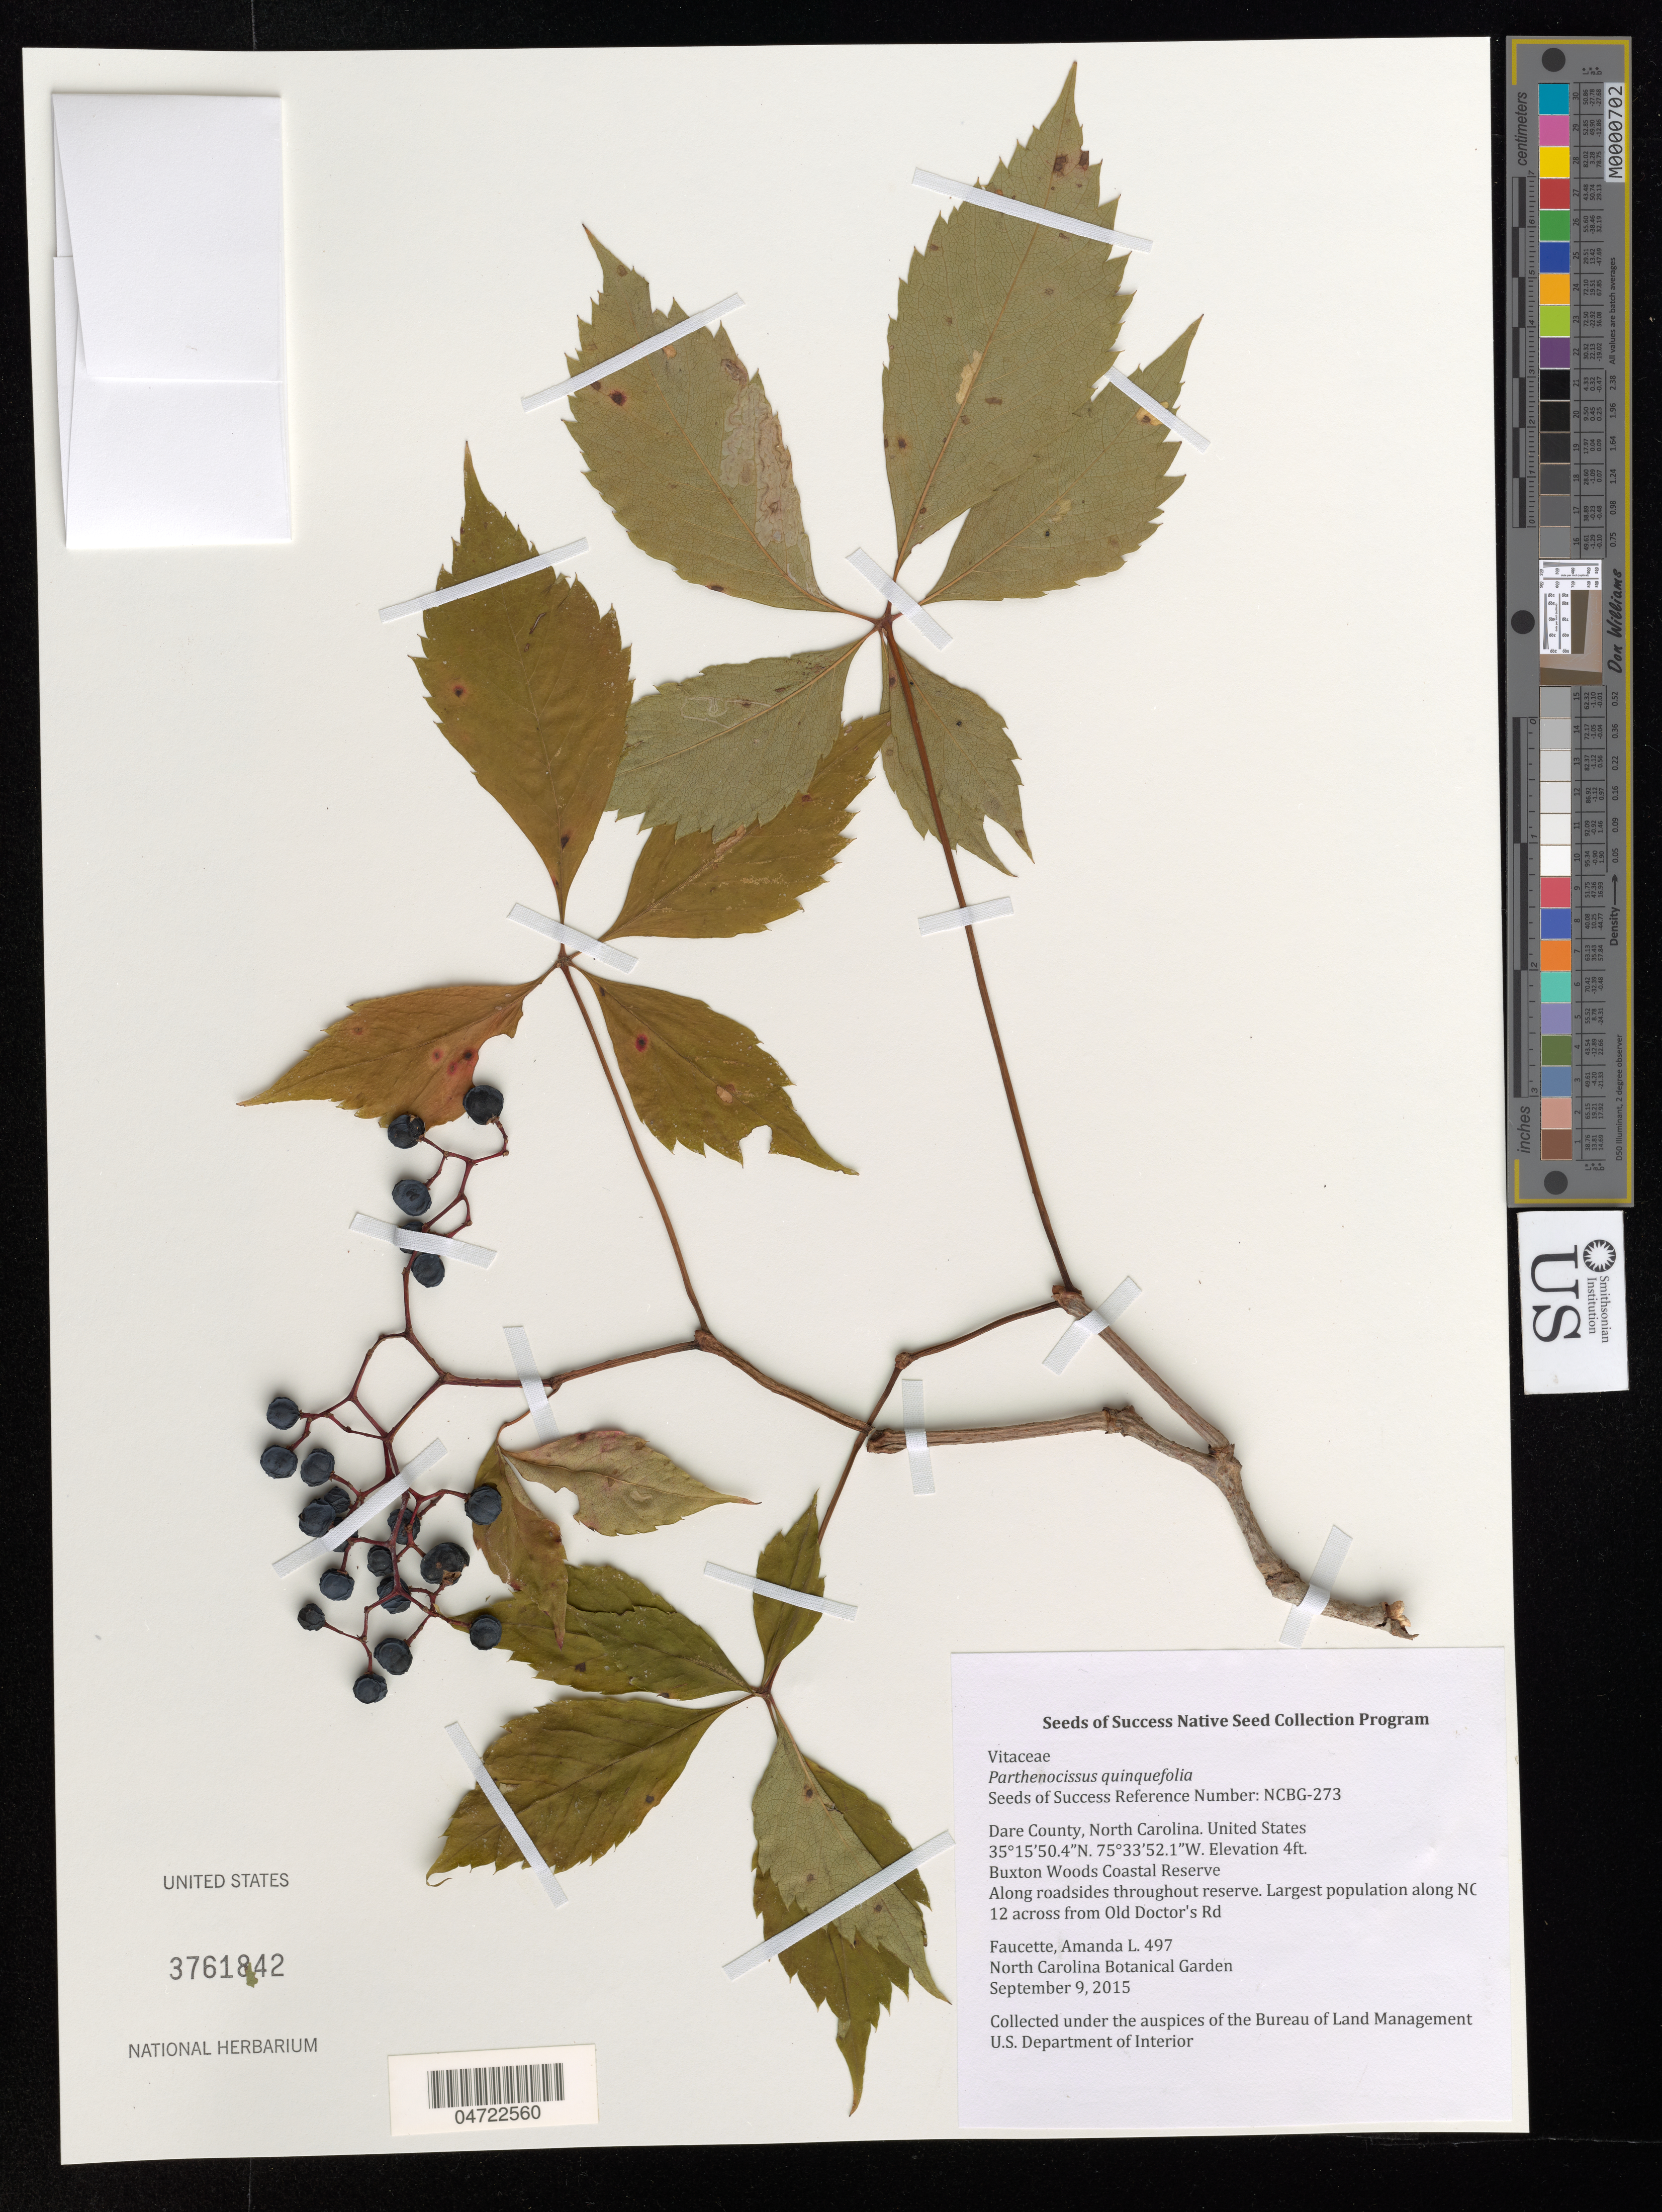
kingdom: Plantae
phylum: Tracheophyta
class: Magnoliopsida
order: Vitales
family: Vitaceae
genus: Parthenocissus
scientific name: Parthenocissus quinquefolia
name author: (L.) Planch.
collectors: A. Faucette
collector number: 497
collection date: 2015-09-09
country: United States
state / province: North Carolina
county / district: Dare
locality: Dare County. Buxton Woods Coastal Reserve. Along roadsides throughout reserve. Largest population along NC 12 across from Old Doctor's Rd.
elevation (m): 1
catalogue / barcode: US 3761842